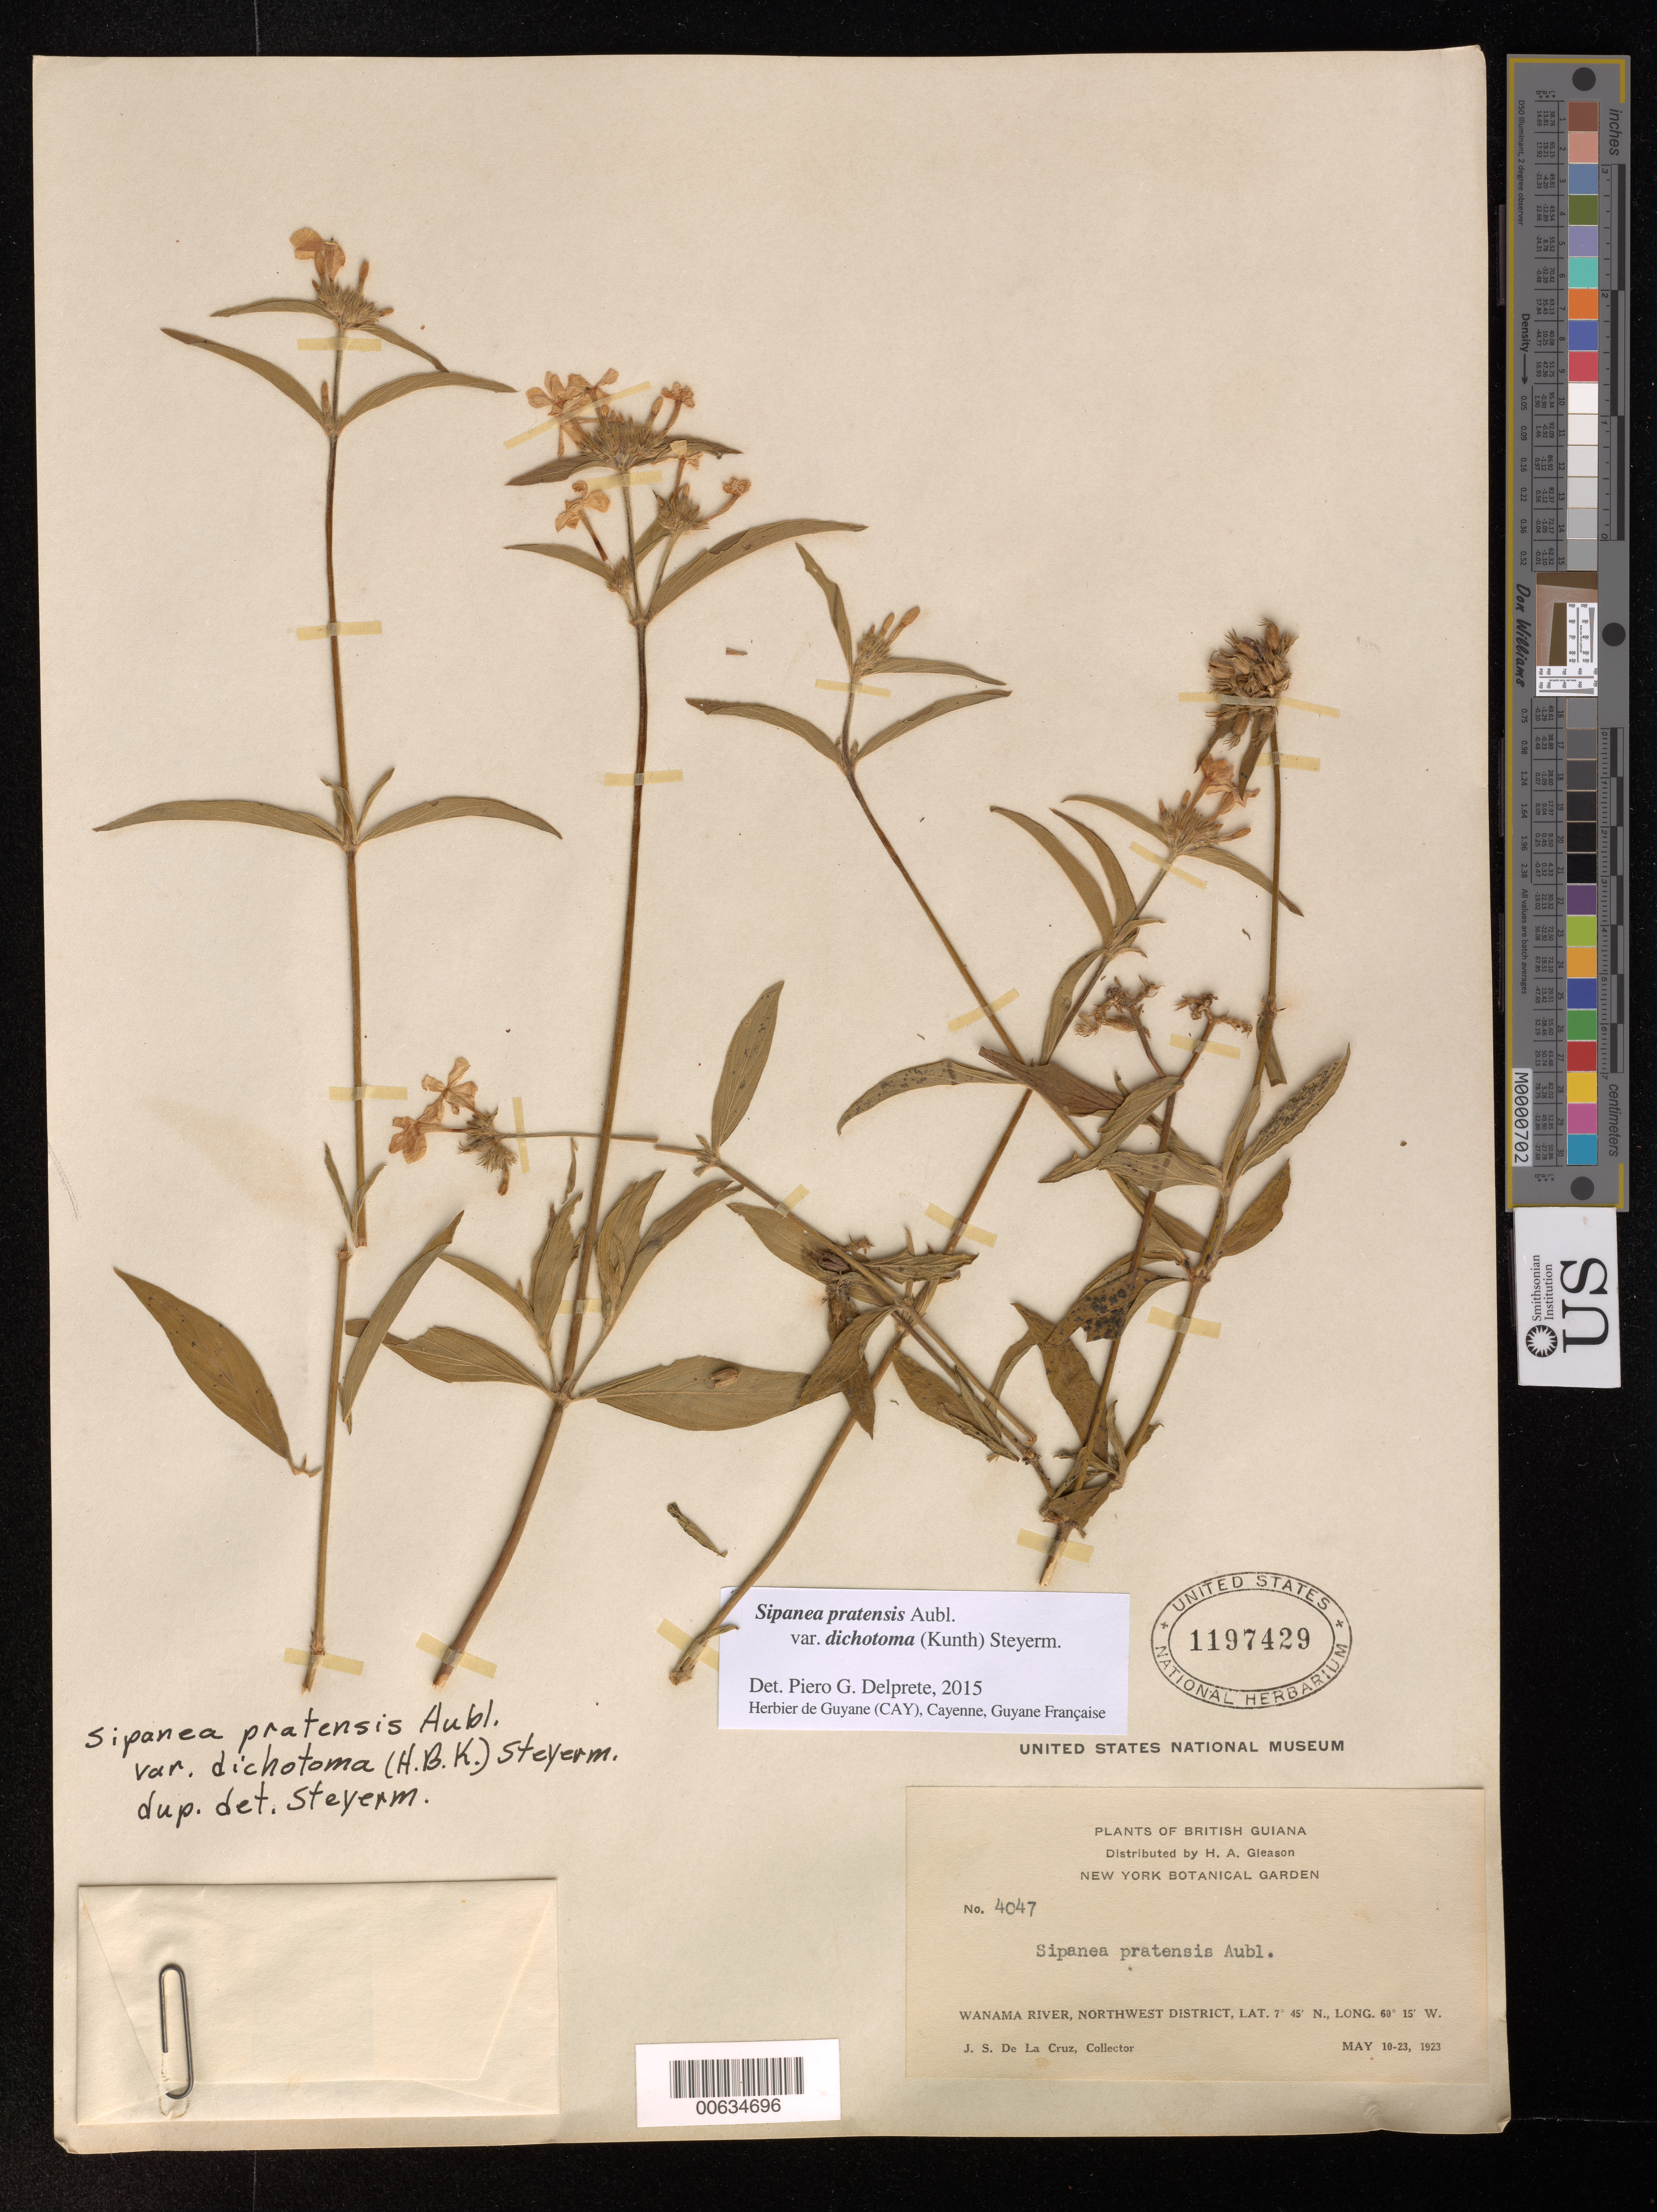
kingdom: Plantae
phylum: Tracheophyta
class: Magnoliopsida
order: Gentianales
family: Rubiaceae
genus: Sipanea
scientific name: Sipanea pratensis var. dichotoma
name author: (Kunth) Steyerm.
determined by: Steyermark, Julian A., (VEN)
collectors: J. S. de la Cruz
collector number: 4047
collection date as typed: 10-May-23 to 23-May-23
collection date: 1923-05-10/1923-05-23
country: Guyana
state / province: Barima-Waini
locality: Wanama R., NW District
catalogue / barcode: US 1197429